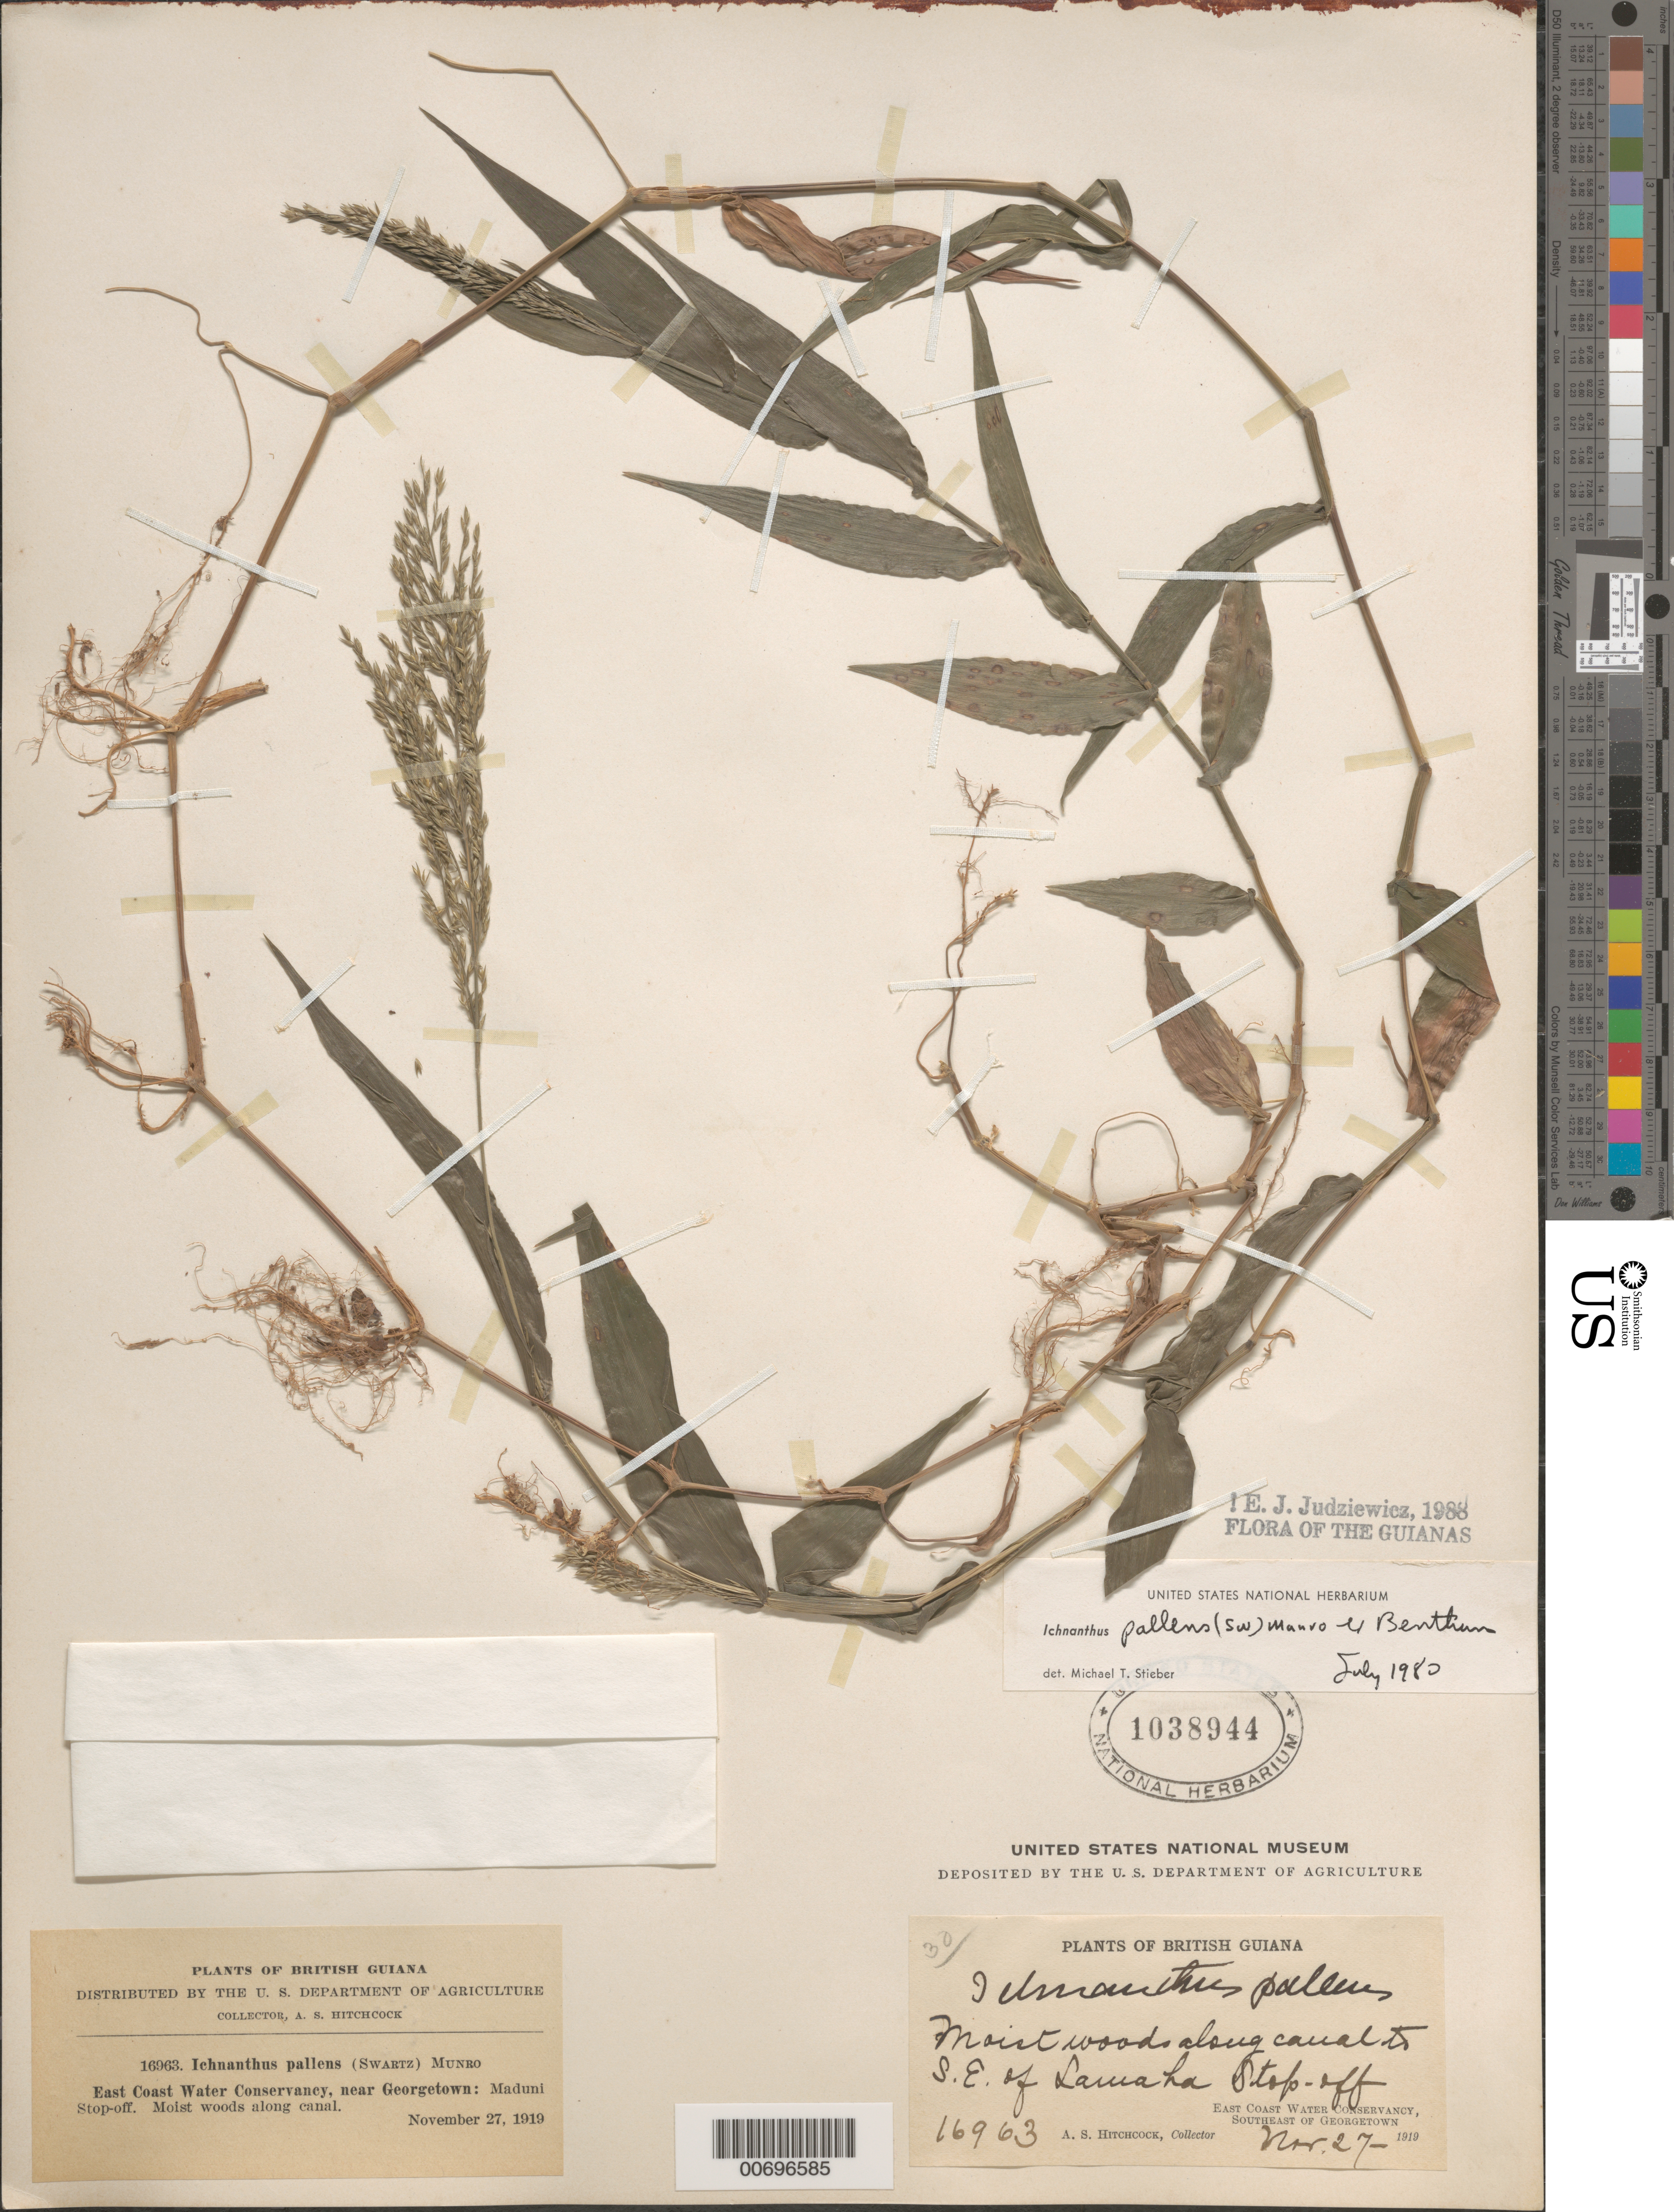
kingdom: Plantae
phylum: Tracheophyta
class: Liliopsida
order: Poales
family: Poaceae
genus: Ichnanthus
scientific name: Ichnanthus pallens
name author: (Sw.) Munro ex Benth.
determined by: Stieber, M. T.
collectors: A. S. Hitchcock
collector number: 16963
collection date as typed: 26-Nov-19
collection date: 1919-11-26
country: Guyana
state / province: Demerara-Mahaica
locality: Hoorubea Creek, head of, SE of Georgetown, East Coast Water Conservancy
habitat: Moist woods along canal SE of Lamaha Stop-off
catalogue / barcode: US 1038944